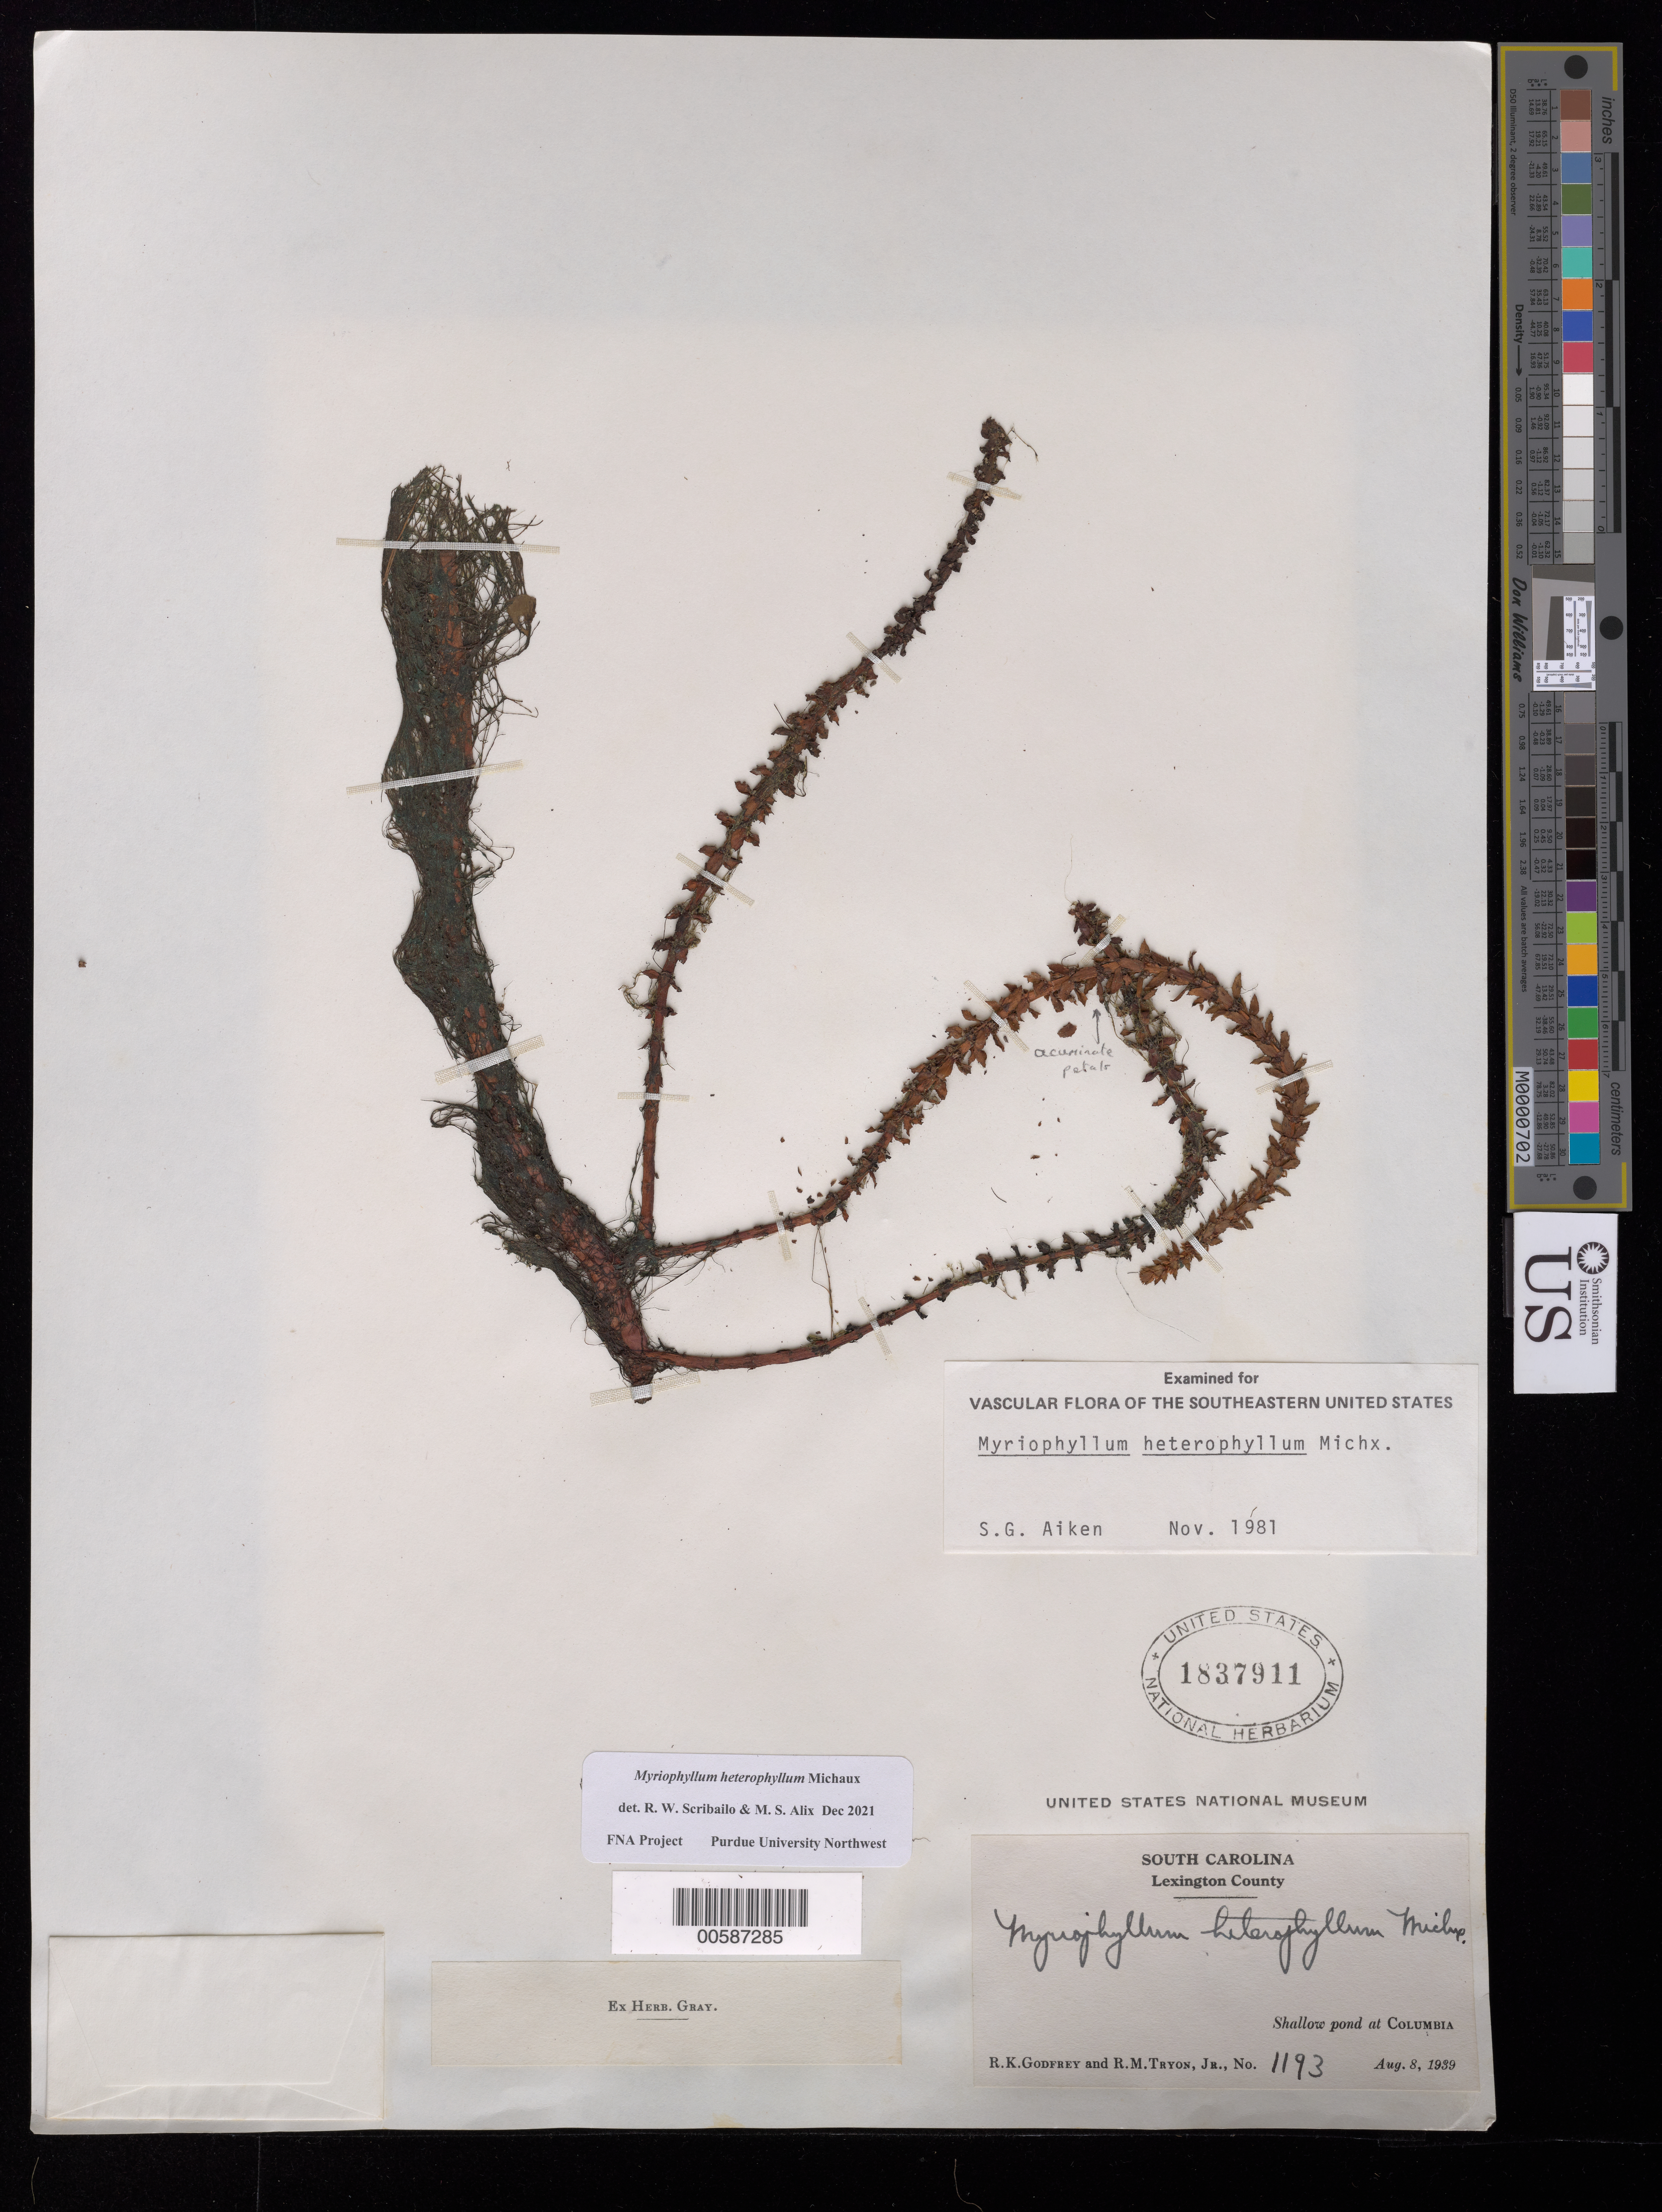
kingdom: Plantae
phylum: Tracheophyta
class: Magnoliopsida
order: Saxifragales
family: Haloragaceae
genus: Myriophyllum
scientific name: Myriophyllum heterophyllum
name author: Michx.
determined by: Scribailo, R. W.; Alix, M. S.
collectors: R. K. Godfrey & R. M. Tryon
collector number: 1193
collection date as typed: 08 Aug 1939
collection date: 1939-08-08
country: United States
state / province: South Carolina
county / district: Lexington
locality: Columbia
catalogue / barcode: US 1837911